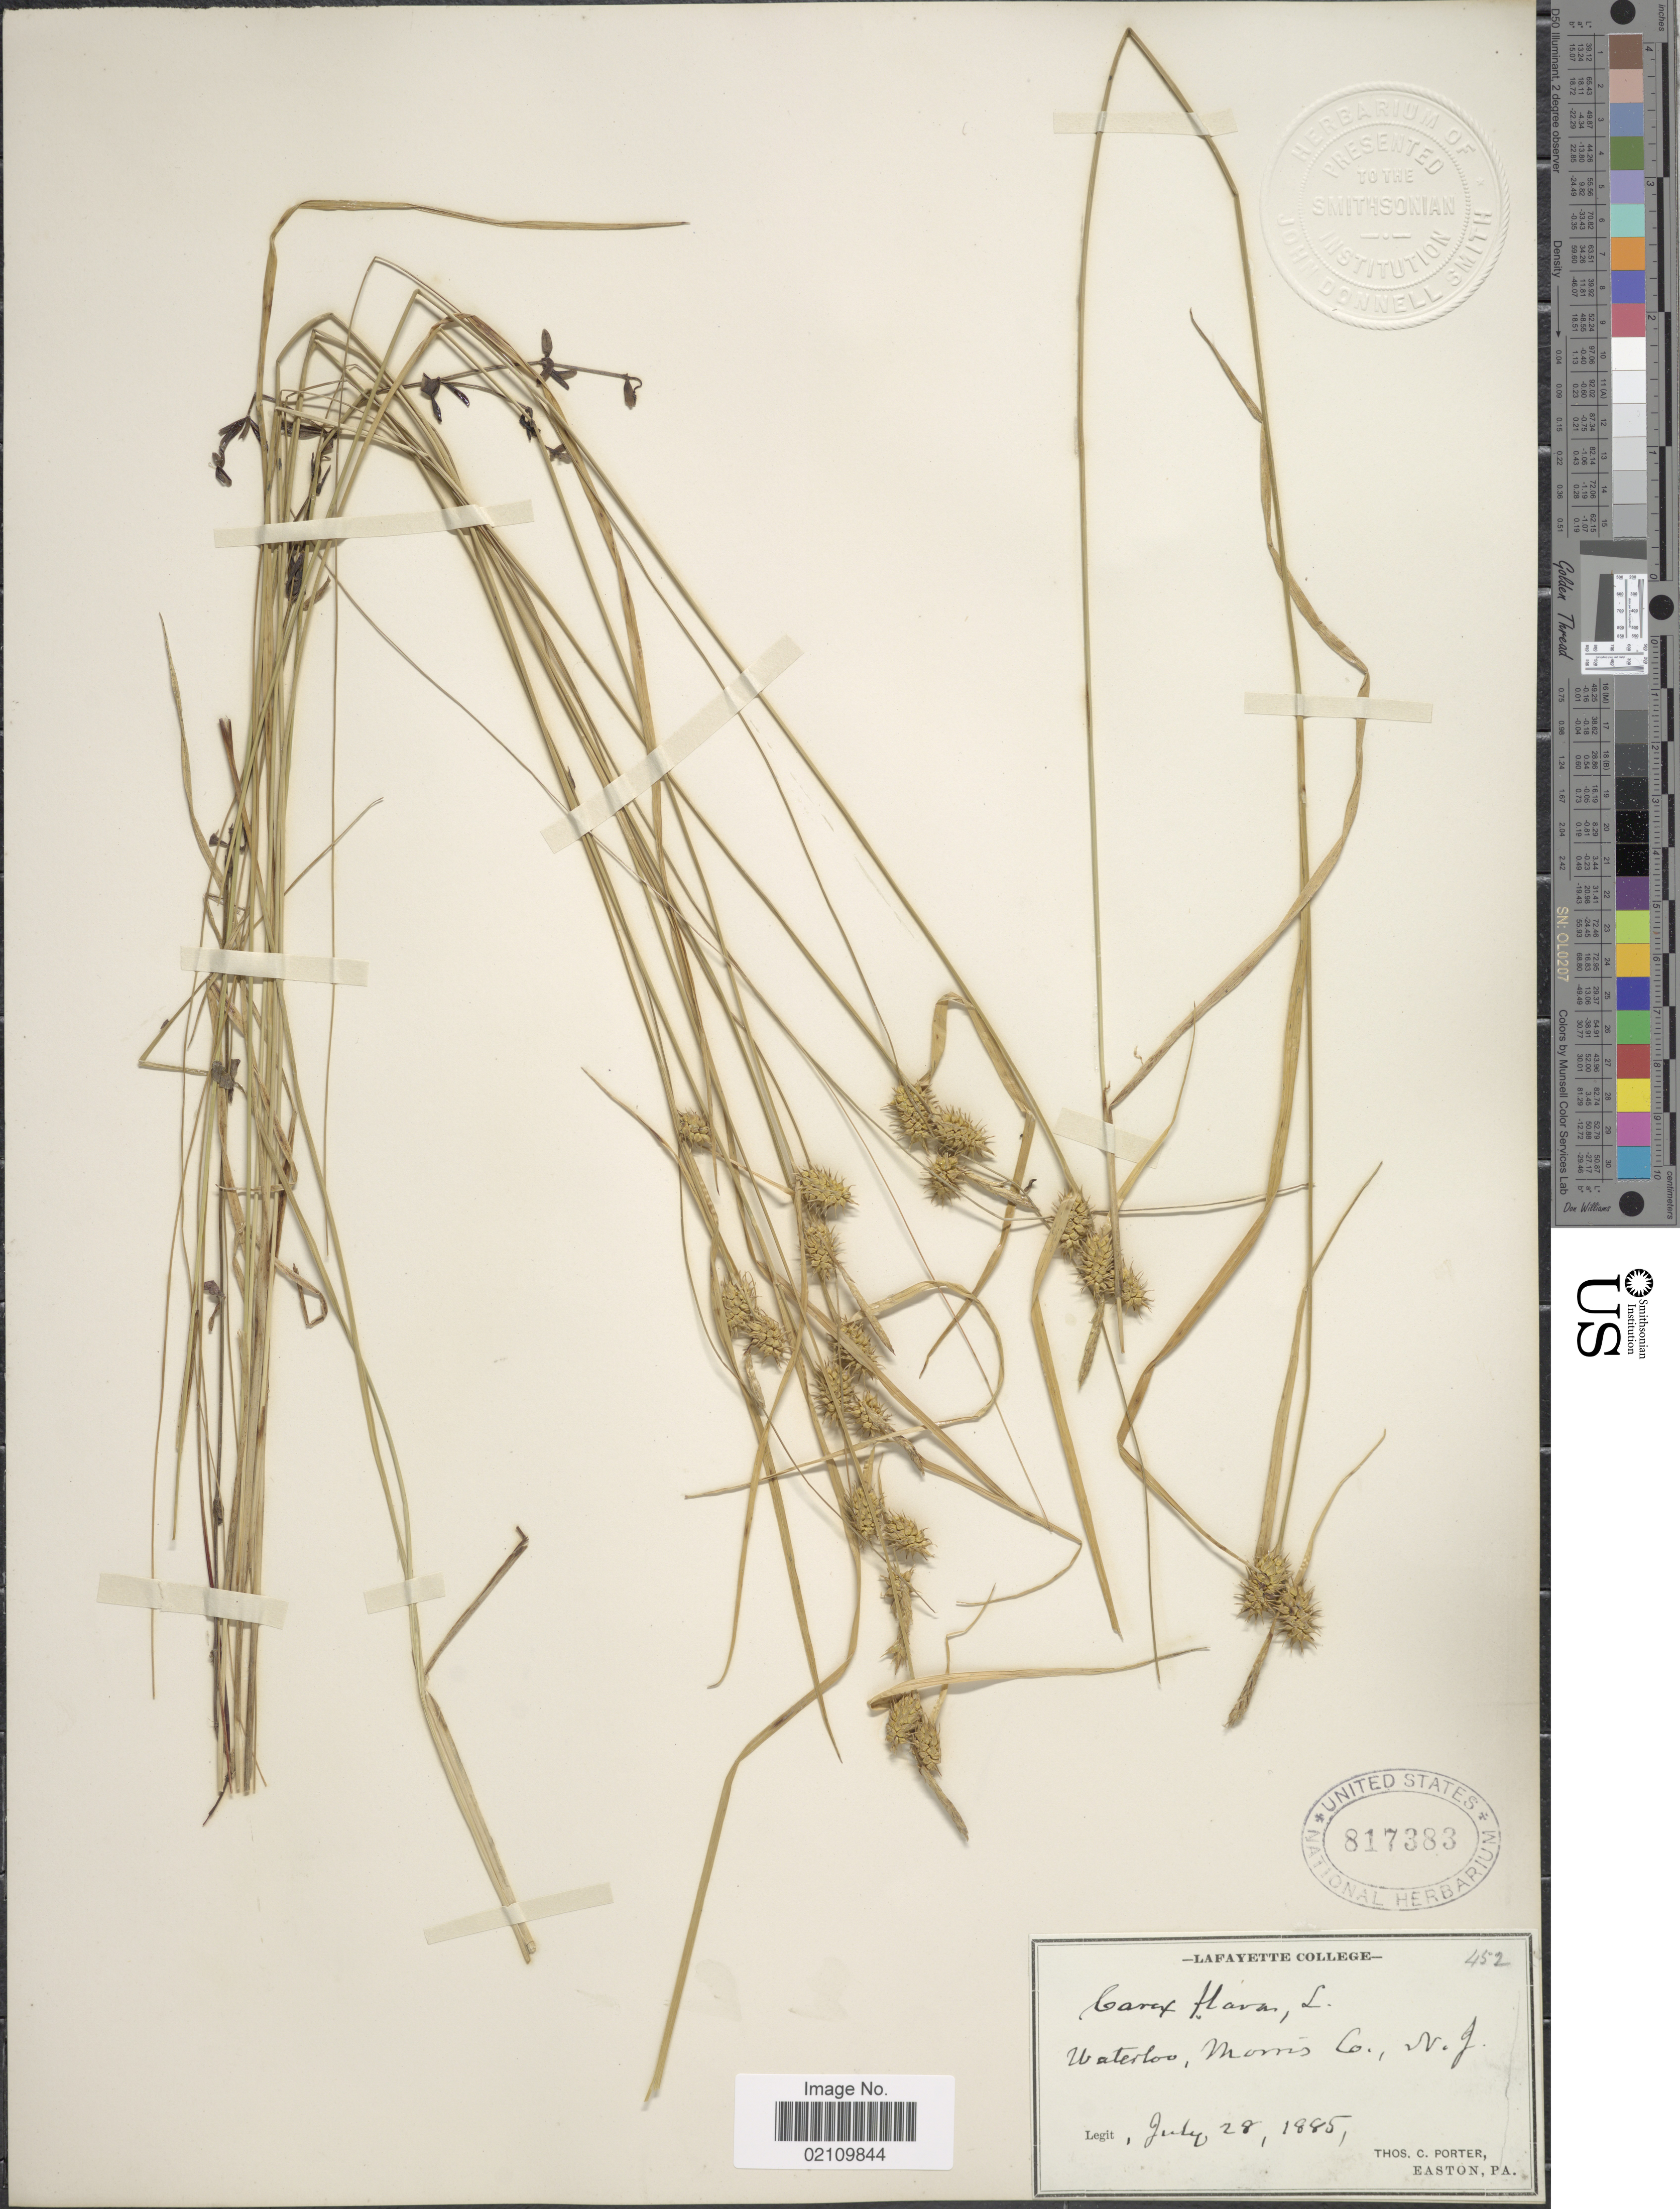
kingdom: Plantae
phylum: Tracheophyta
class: Liliopsida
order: Poales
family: Cyperaceae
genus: Carex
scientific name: Carex flava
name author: L.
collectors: T. Porter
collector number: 452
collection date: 1885-07-28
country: United States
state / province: New Jersey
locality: Waterloo, Morris Co.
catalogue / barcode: US 817383